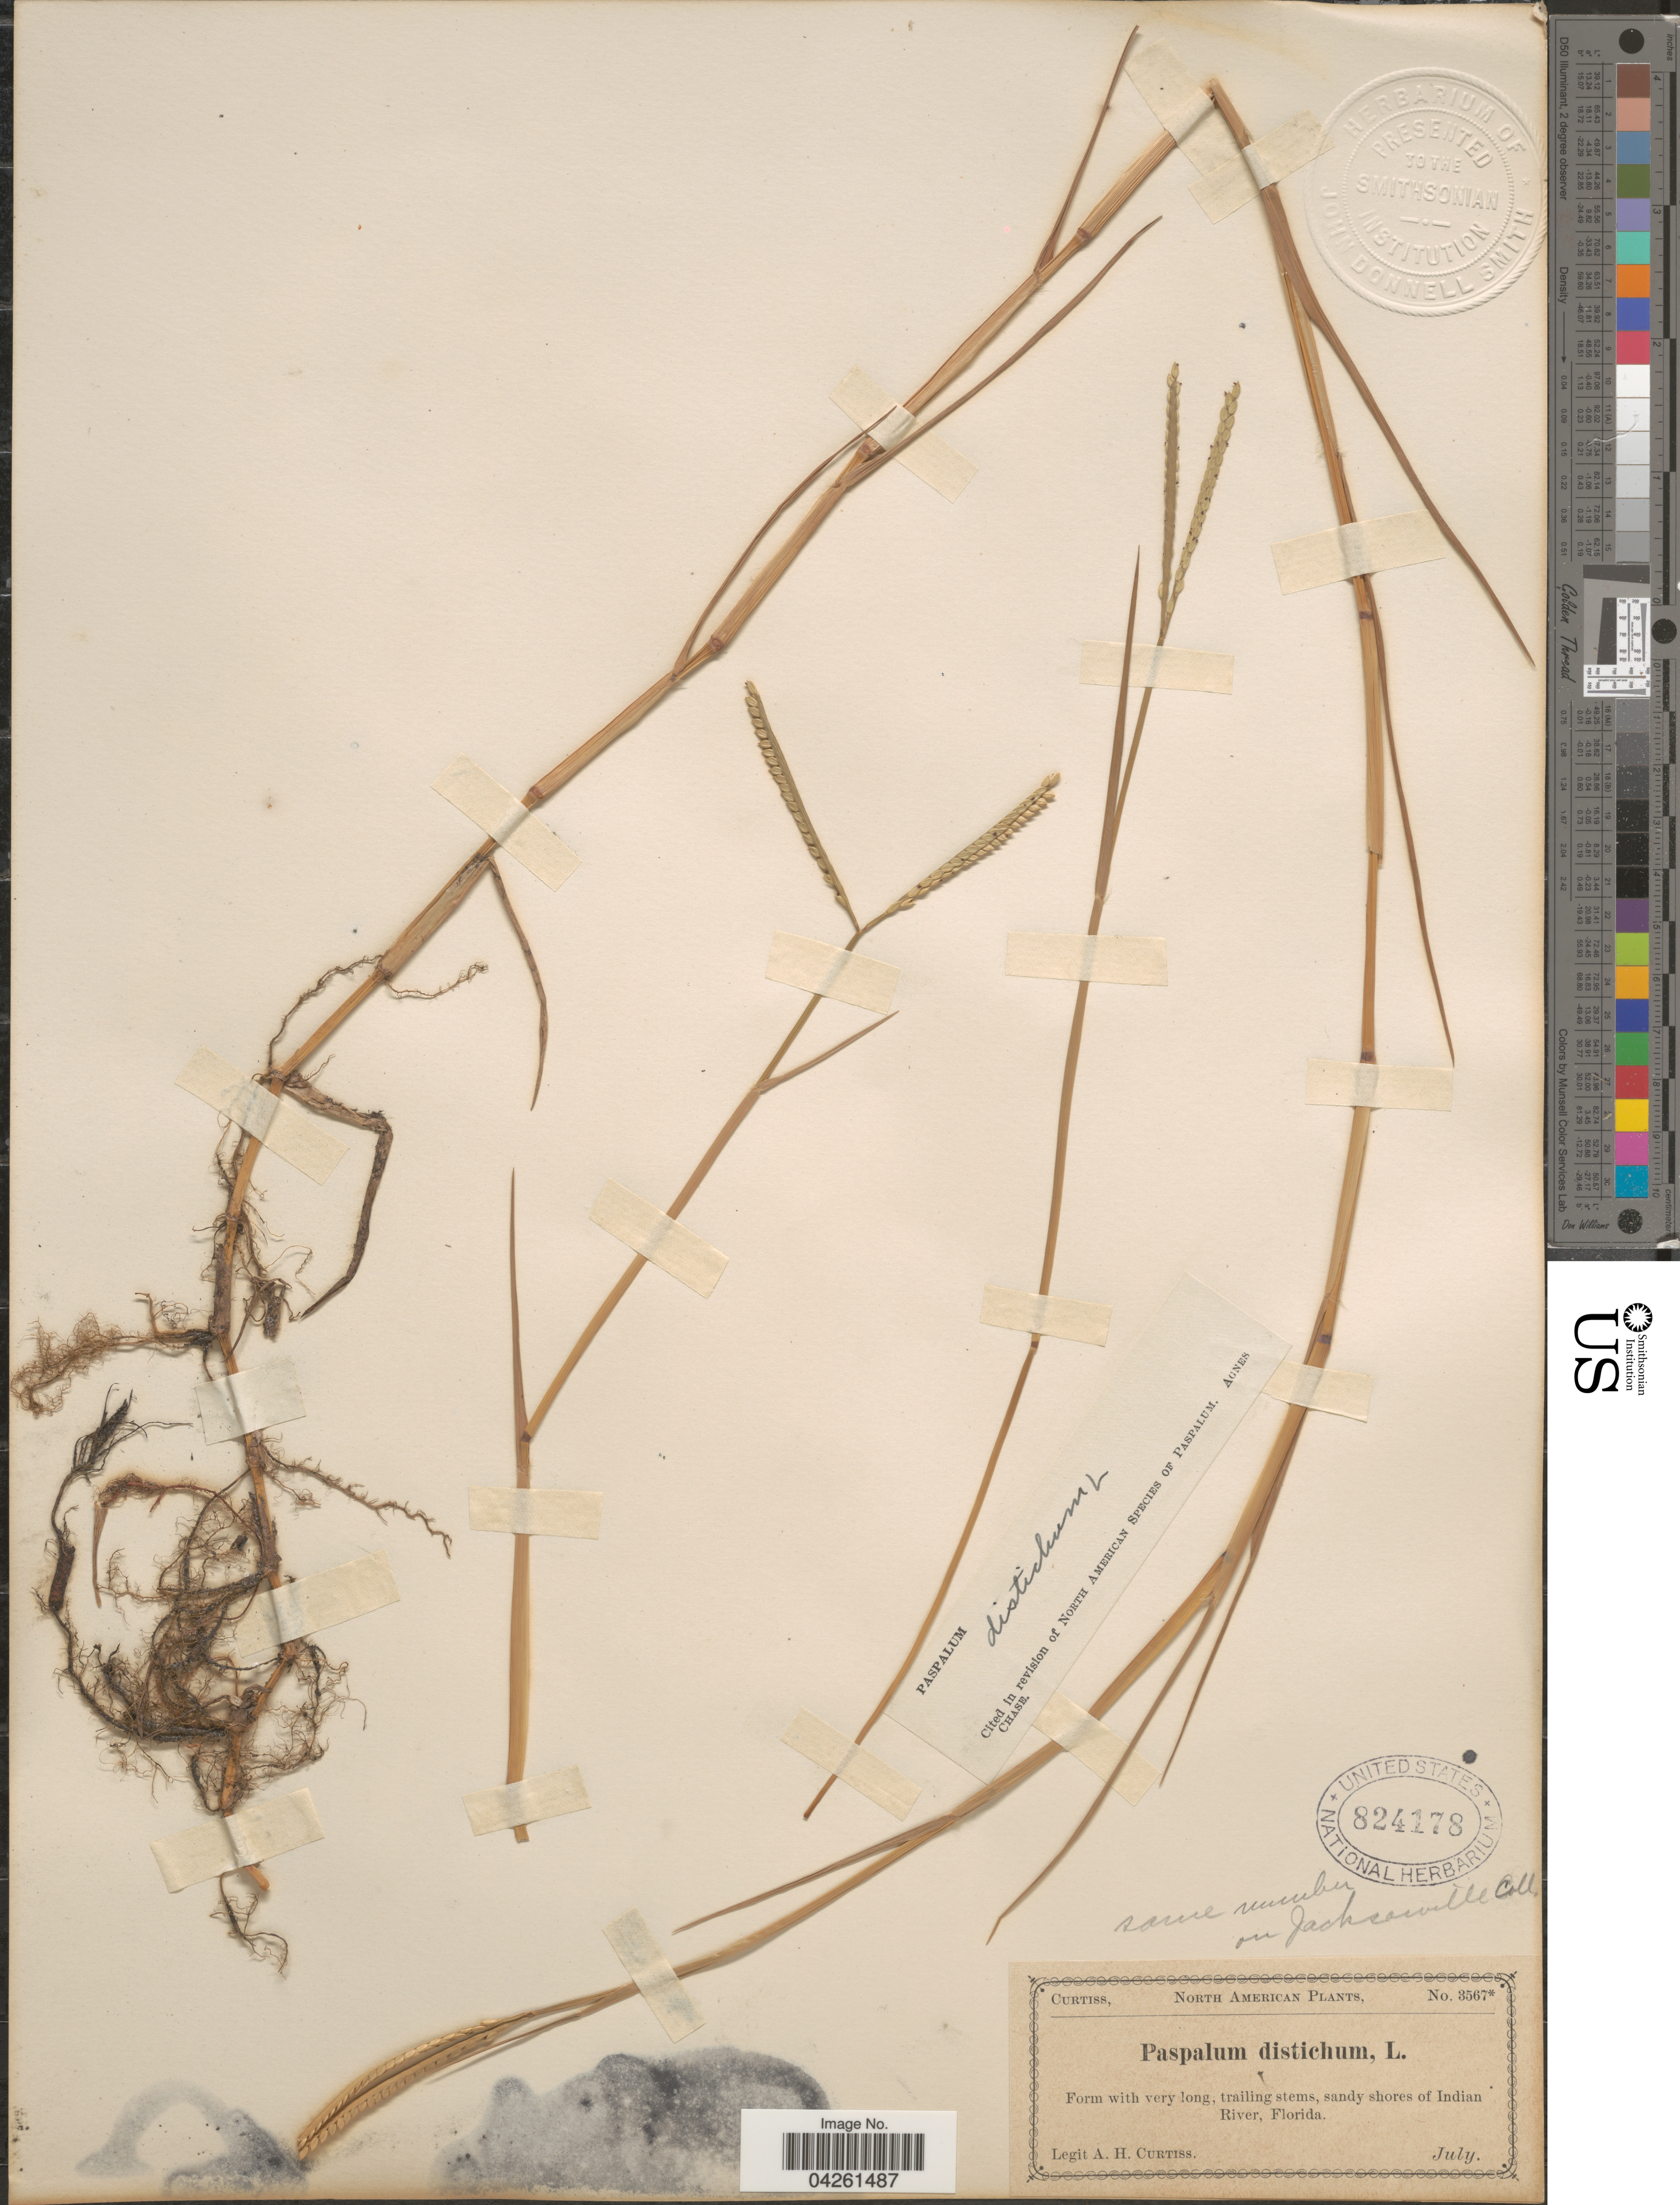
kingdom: Plantae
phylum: Tracheophyta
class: Liliopsida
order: Poales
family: Poaceae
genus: Paspalum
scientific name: Paspalum distichum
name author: L.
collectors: A. H. Curtiss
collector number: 3567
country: United States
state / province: Florida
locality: Sandy shores of Indian River.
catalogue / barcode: US 824178